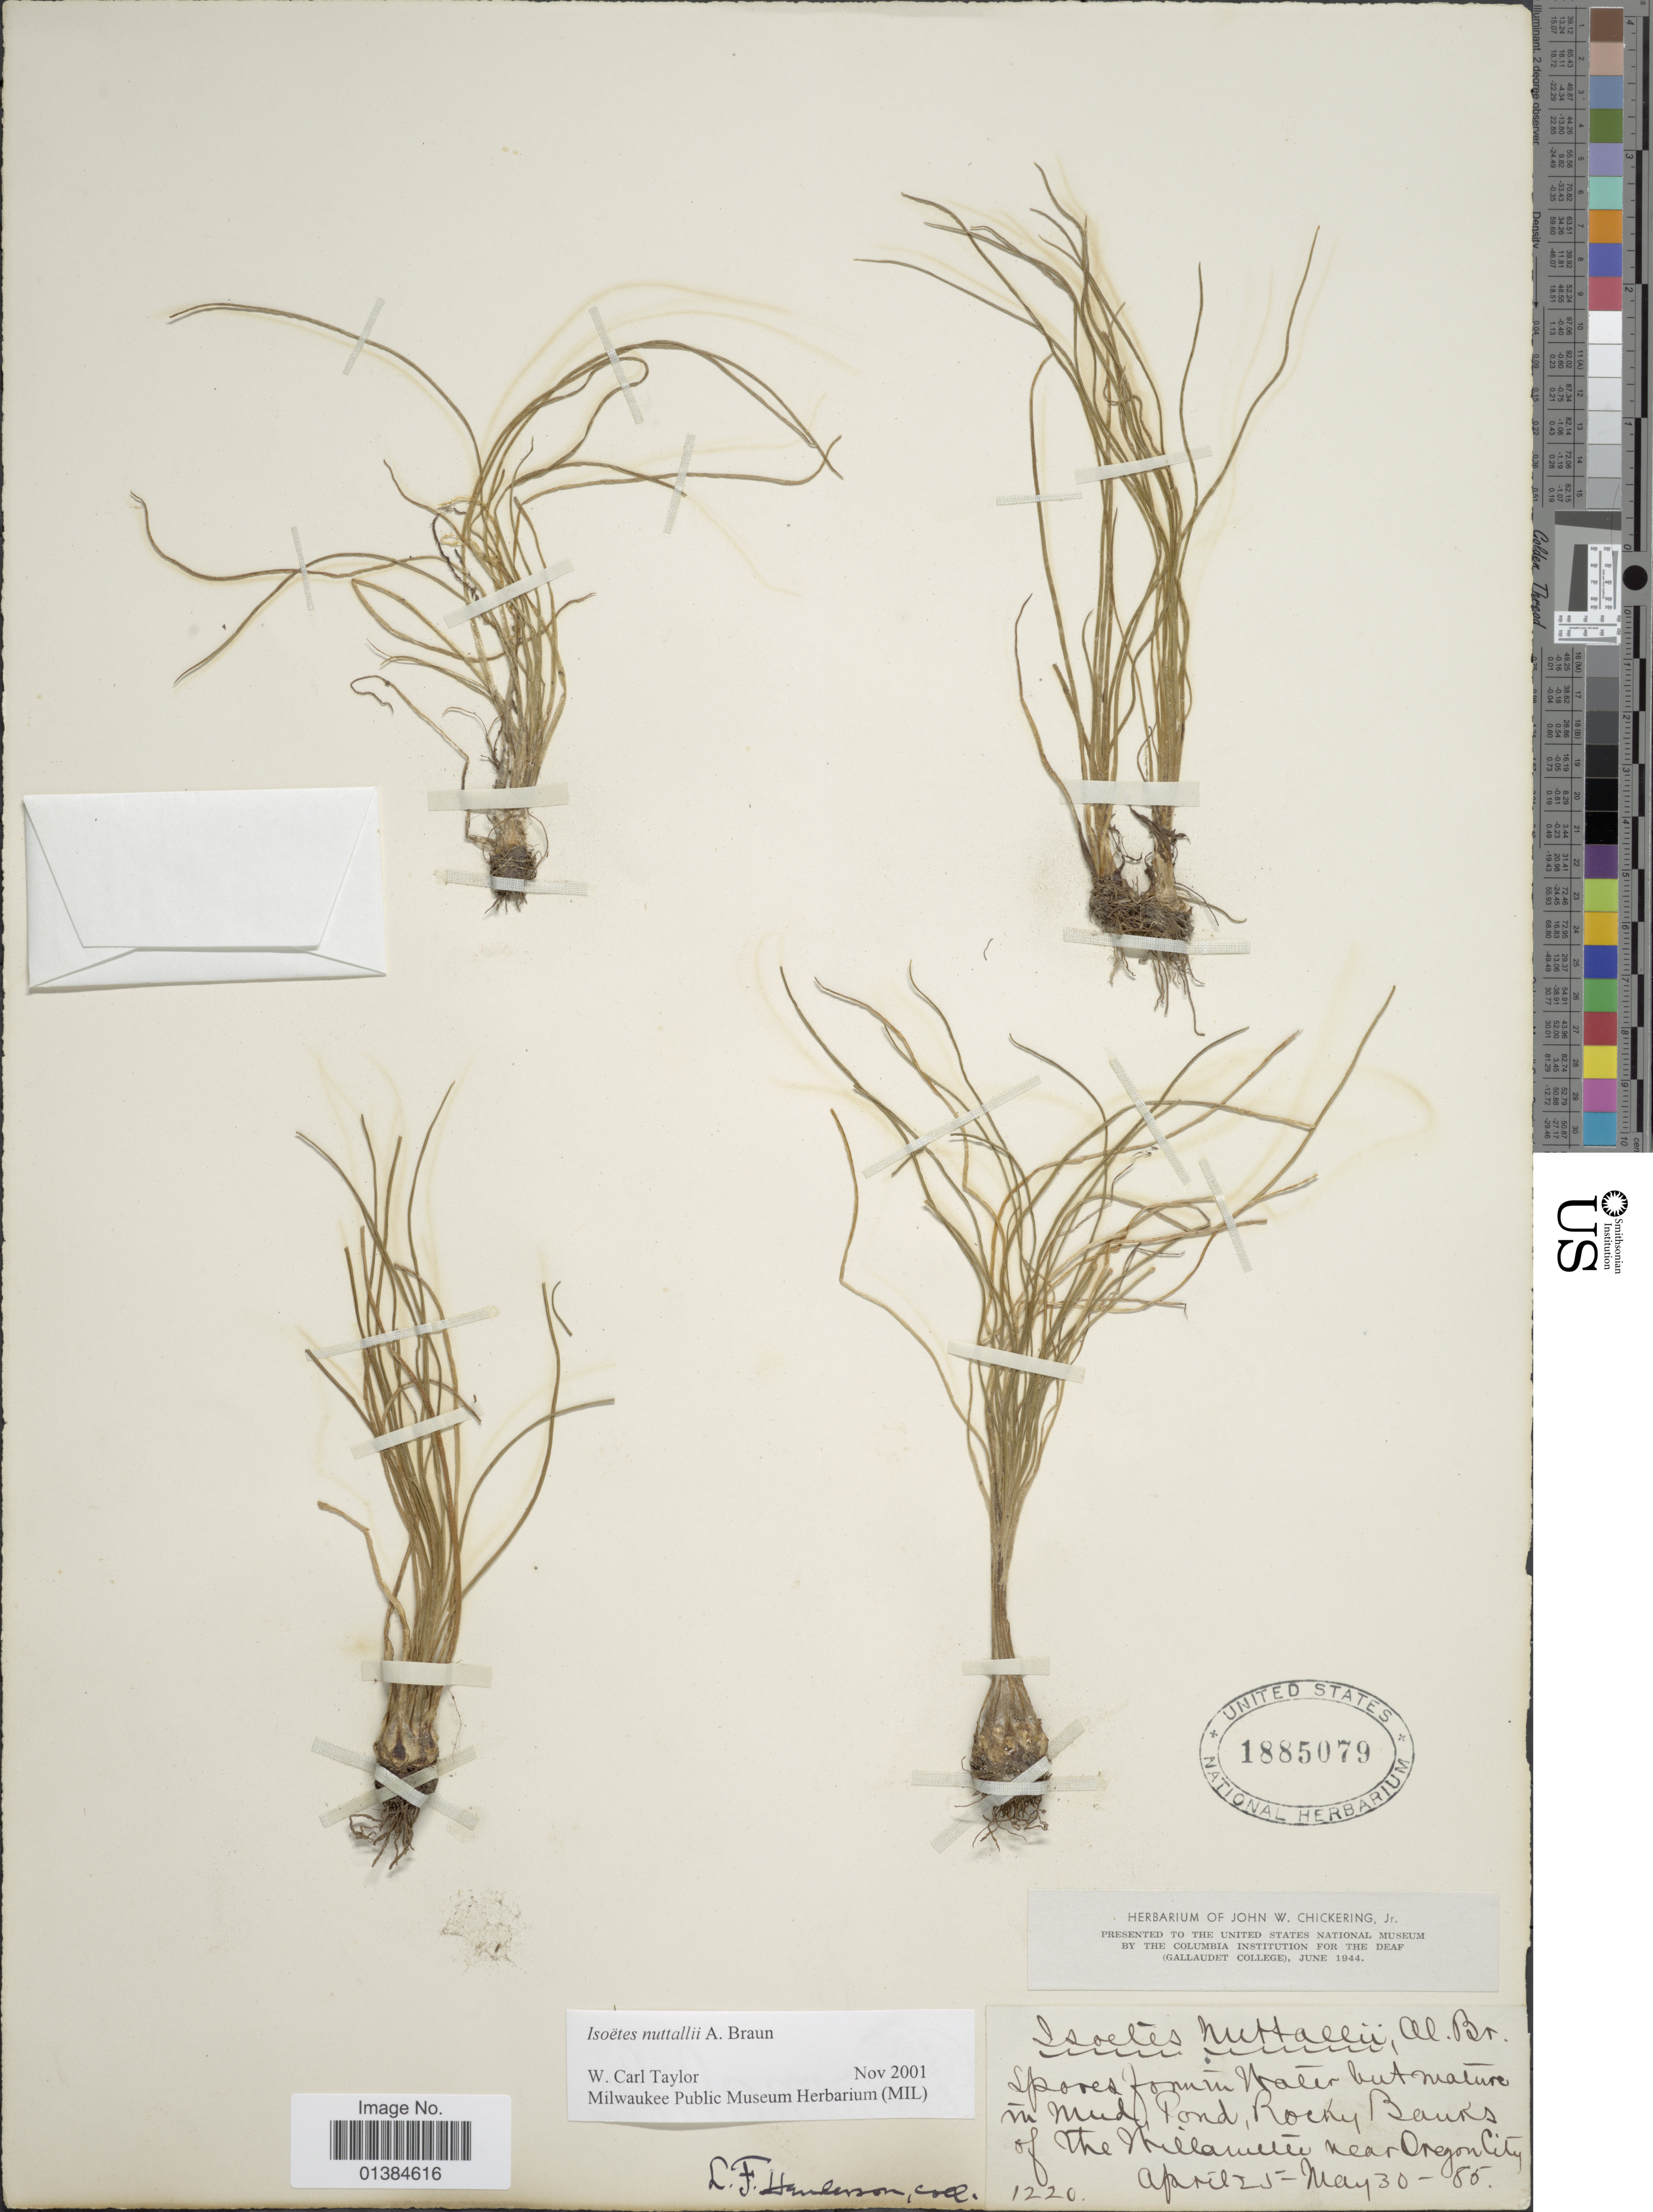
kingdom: Plantae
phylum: Tracheophyta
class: Lycopodiopsida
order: Isoetales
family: Isoetaceae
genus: Isoetes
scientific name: Isoetes nuttallii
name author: A. Braun ex Engelm.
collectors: L. Henderson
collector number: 1220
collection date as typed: Transcribed d/m/y: 25/4/85 to 30/5/85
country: United States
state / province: Oregon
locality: Spores form in Water but mature in Mud Pond, Rocky Banks of the Willamette near Oregon City.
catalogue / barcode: US 1885079